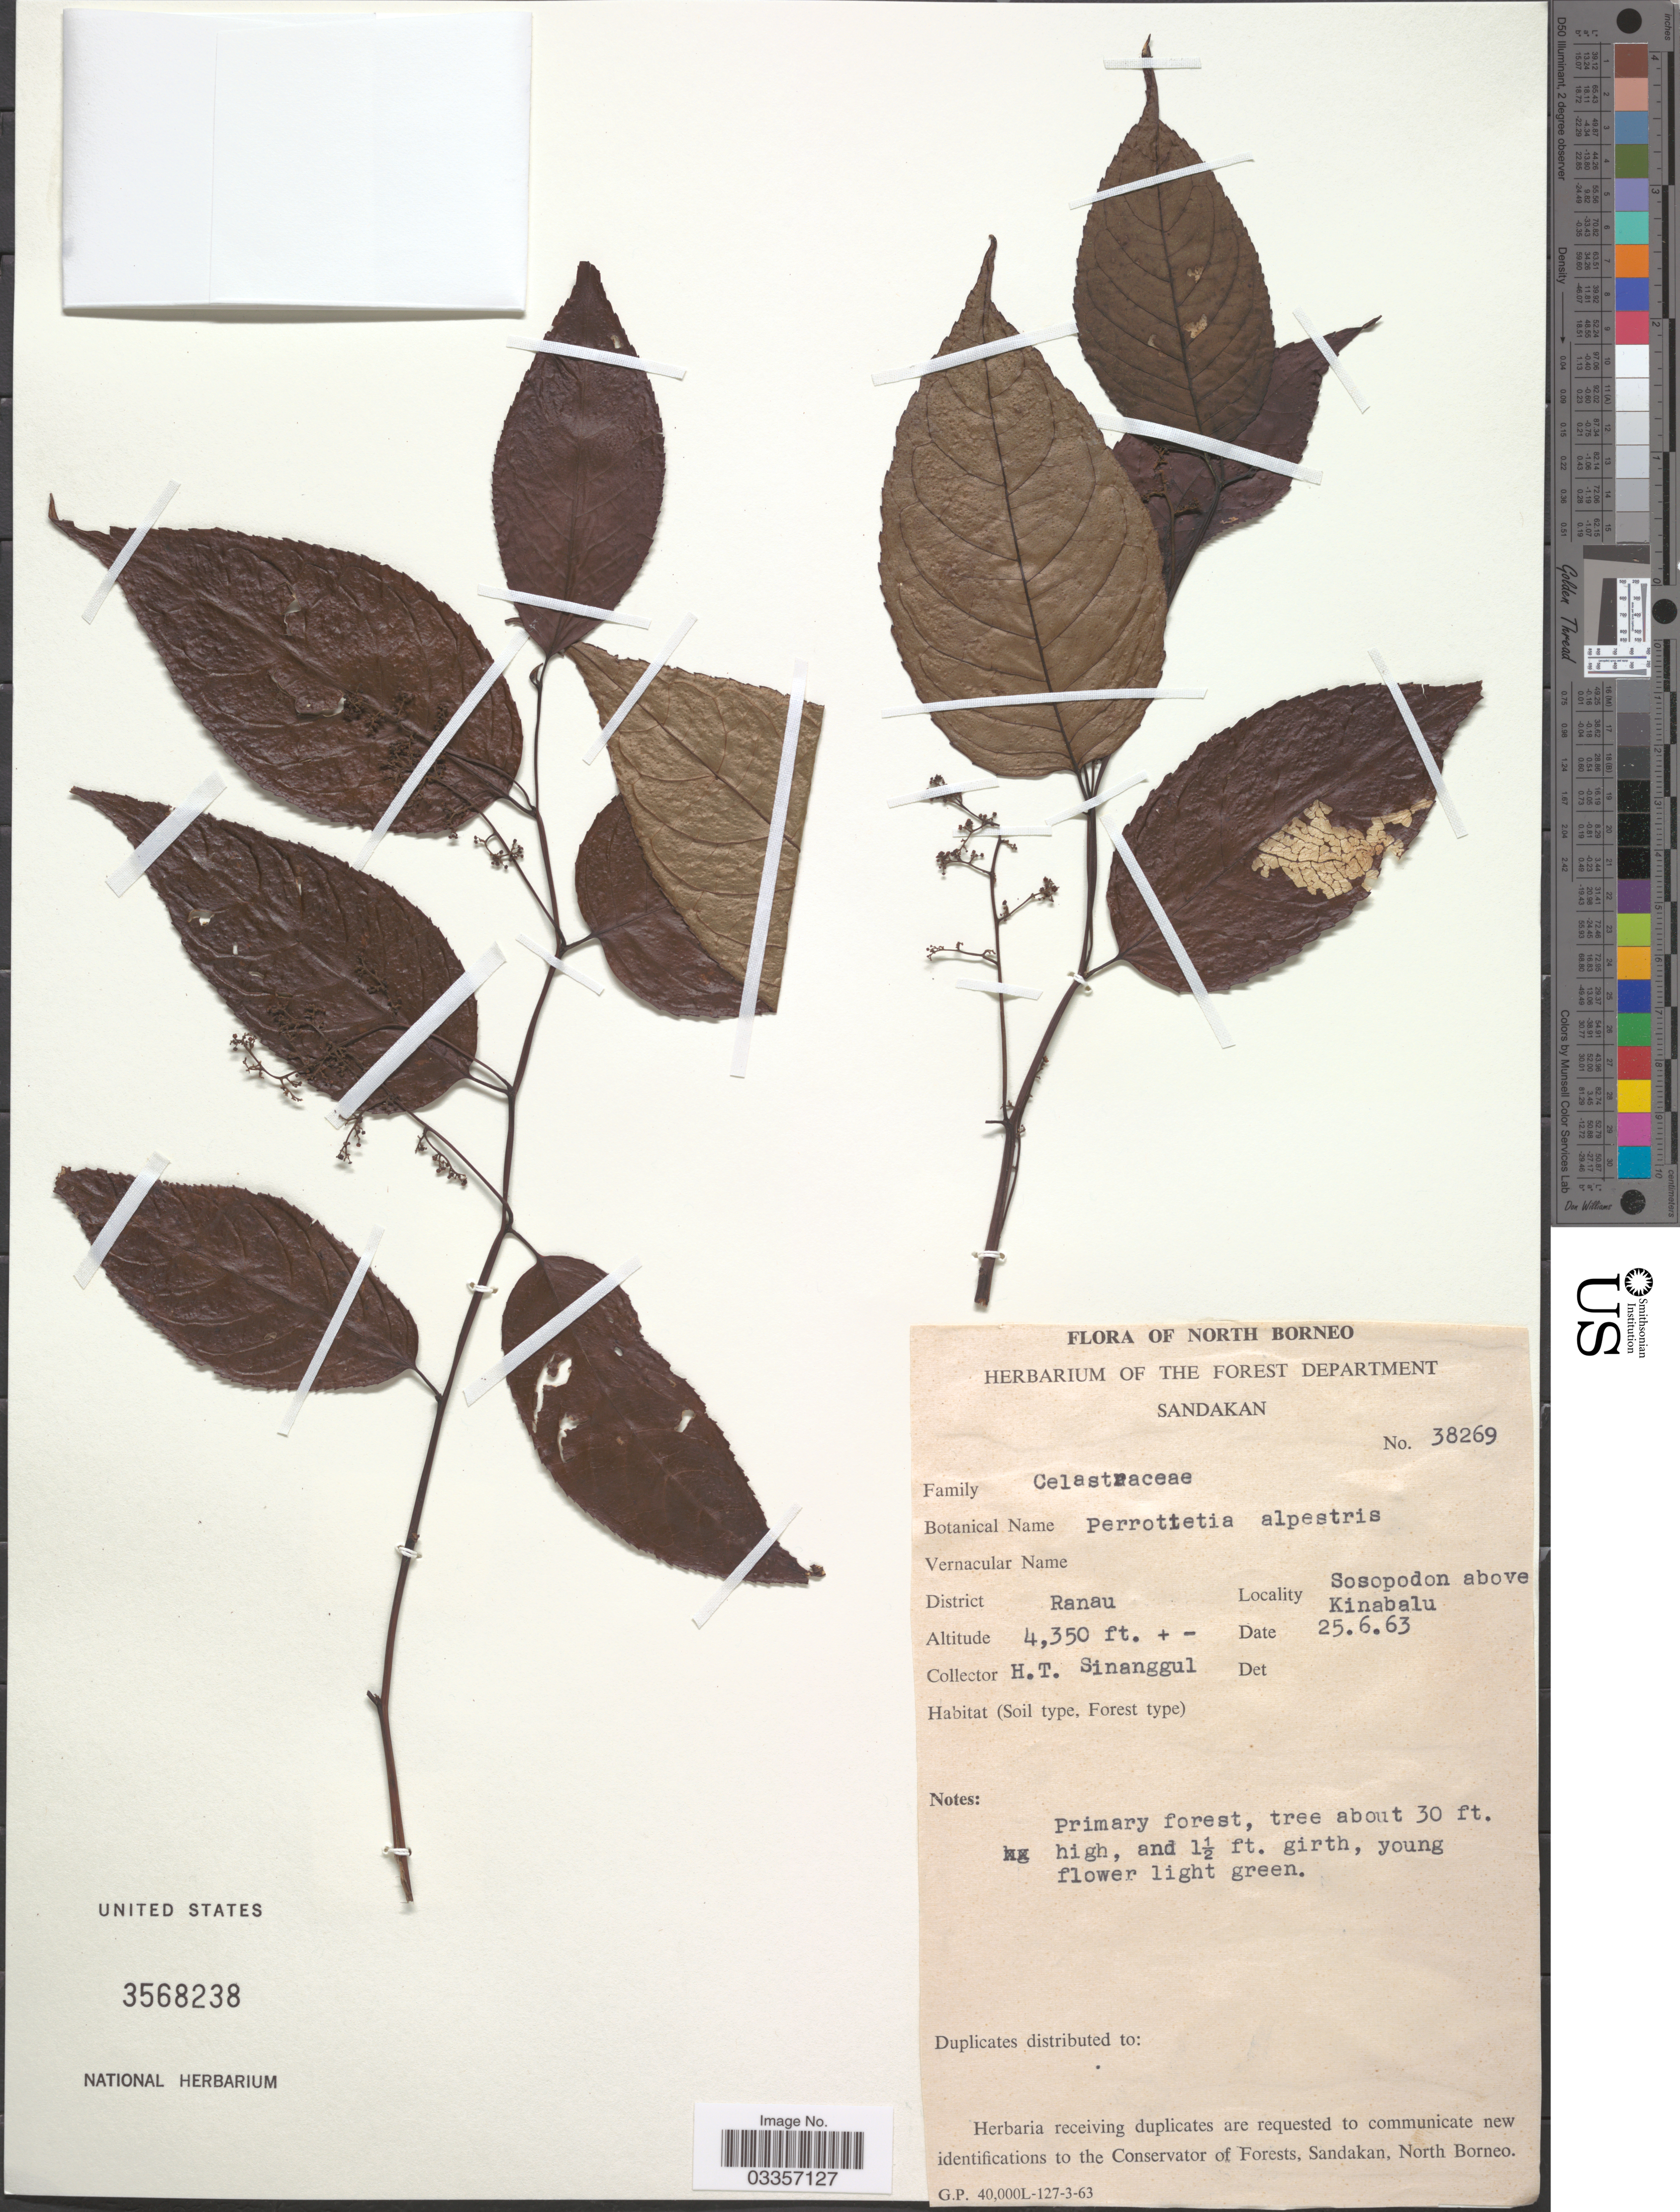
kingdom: Plantae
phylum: Tracheophyta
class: Magnoliopsida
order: Huerteales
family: Dipentodontaceae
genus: Perrottetia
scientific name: Perrottetia alpestris subsp. alpestris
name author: (Blume) Loes.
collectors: H. Sinanggul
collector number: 38269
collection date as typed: Transcribed d/m/y: 25/6/63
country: Malaysia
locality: North Borneo, District Ranau, Sosopodon above Kinabalu.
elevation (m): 1326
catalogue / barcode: US 3568238